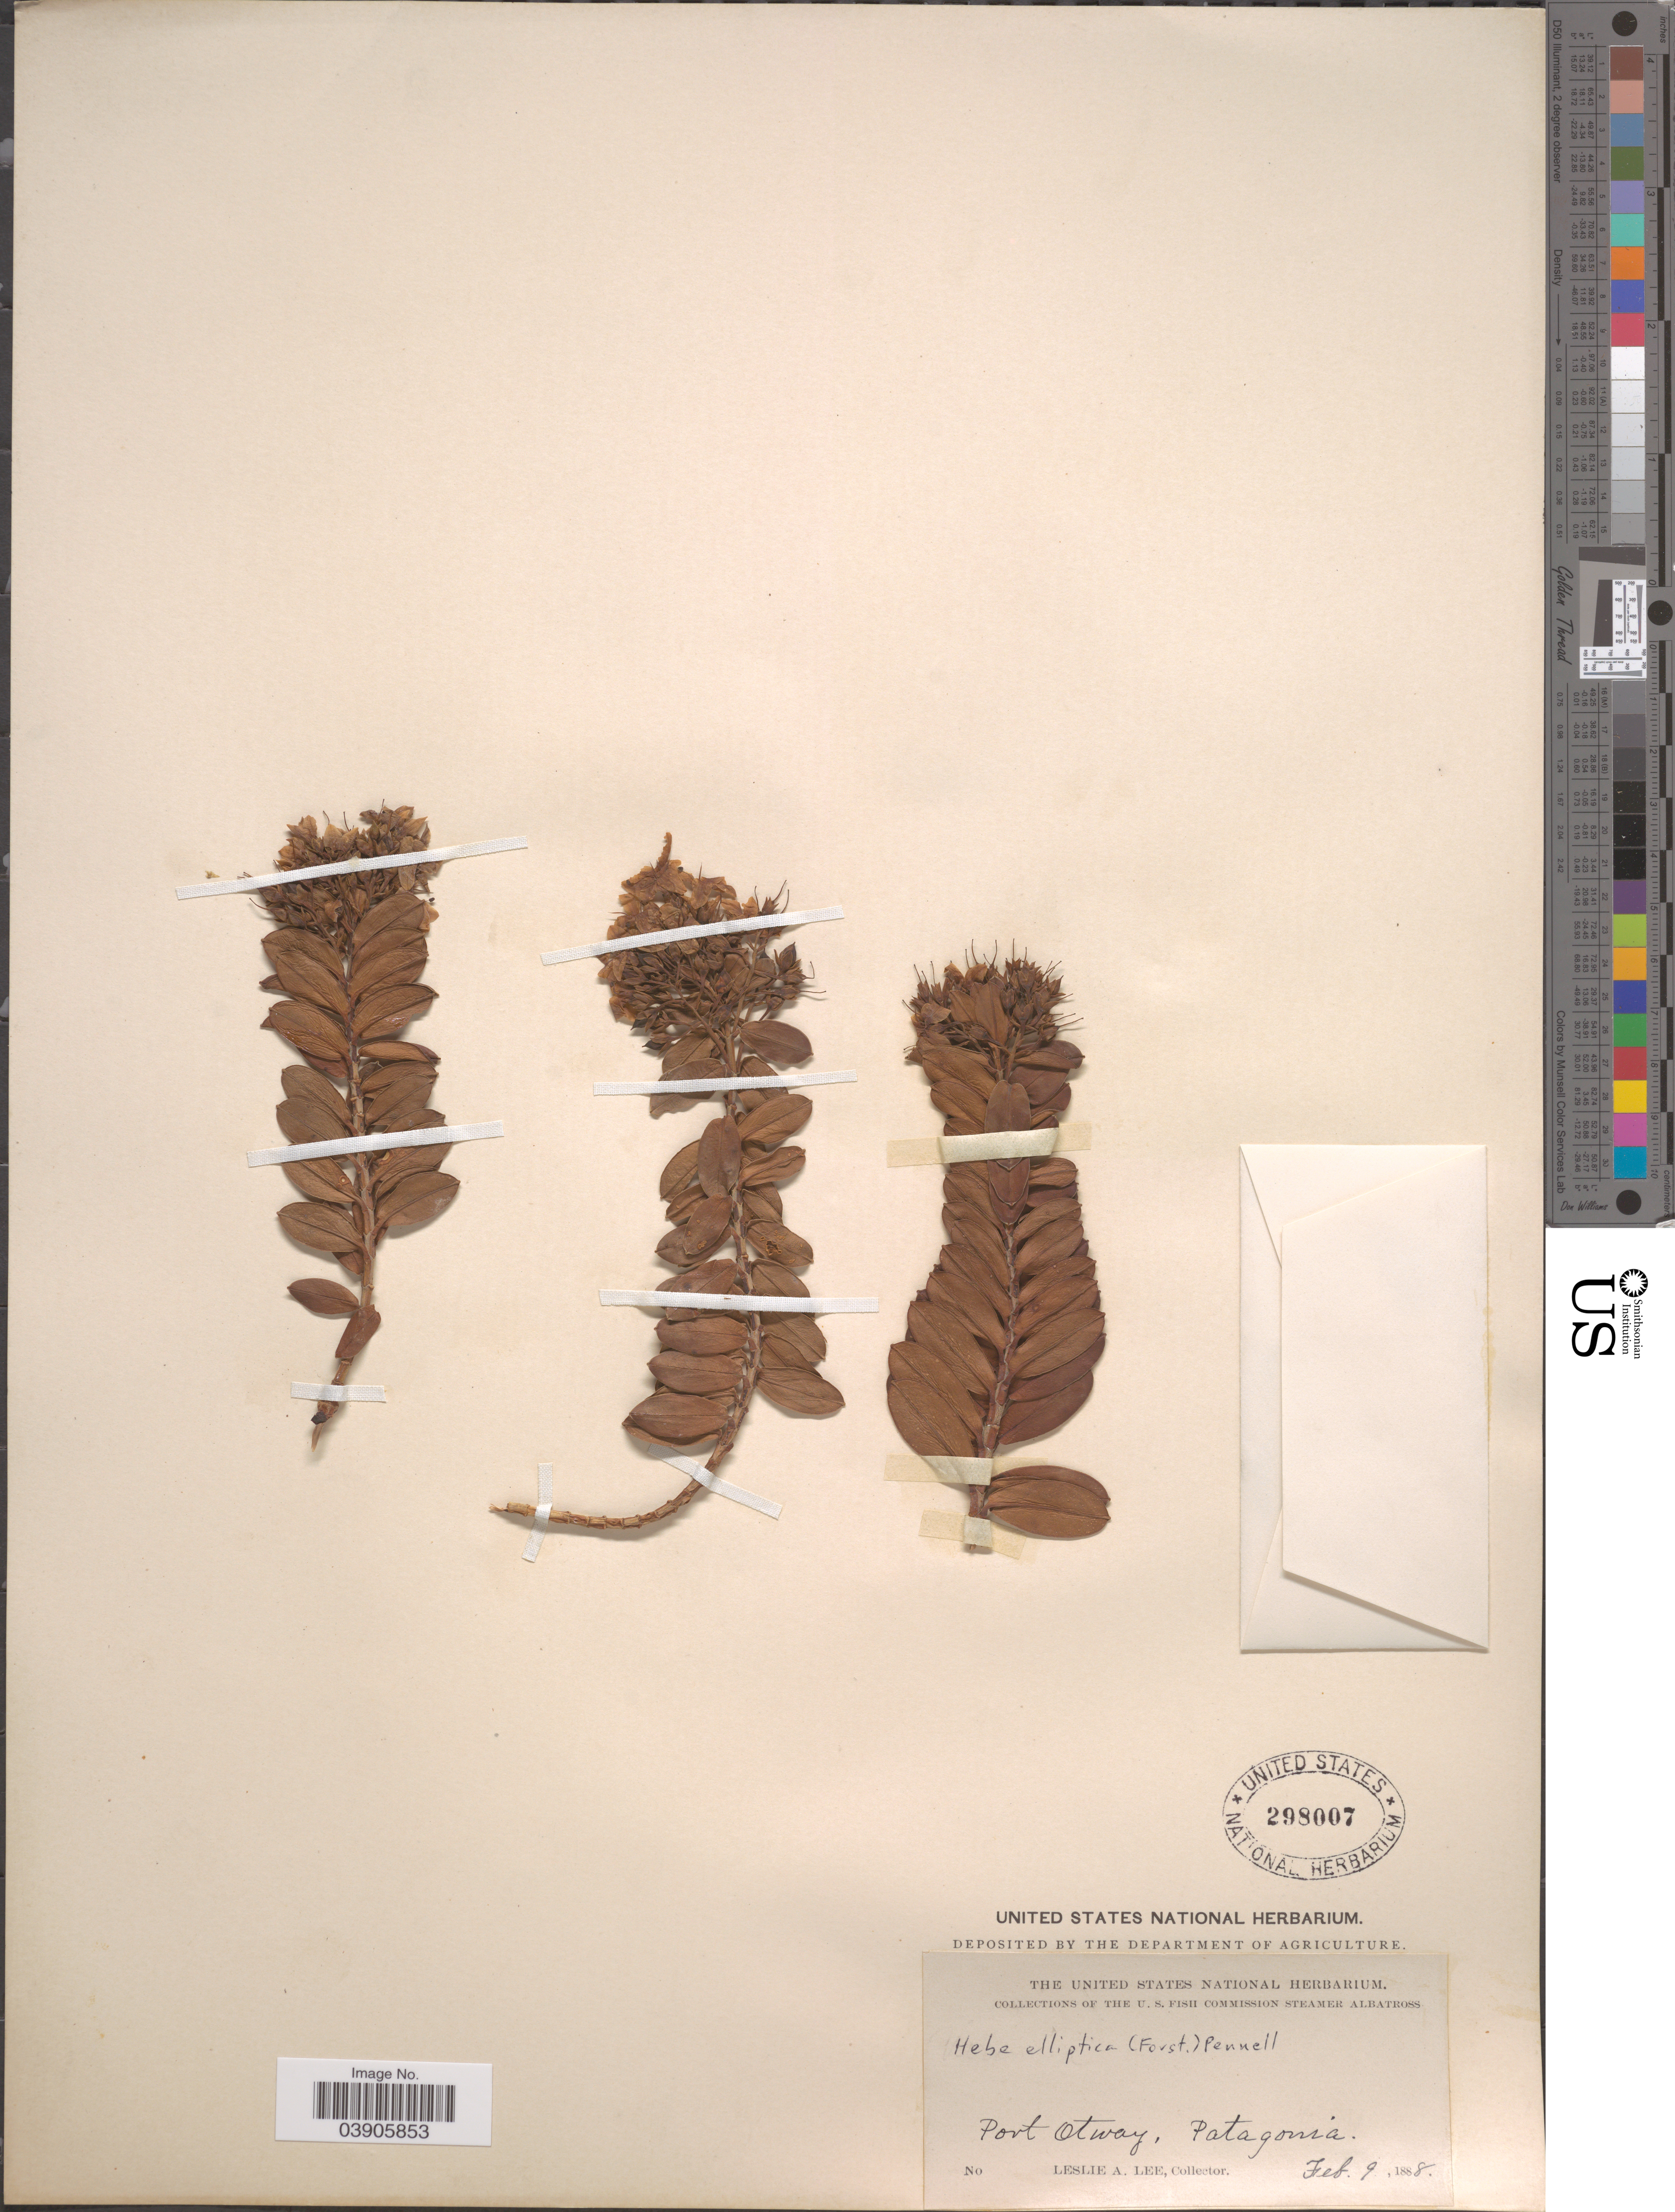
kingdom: Plantae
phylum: Tracheophyta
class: Magnoliopsida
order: Lamiales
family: Plantaginaceae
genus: Hebe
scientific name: Hebe elliptica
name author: (G. Forst.) Pennell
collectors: L. Lee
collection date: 1888-02-09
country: Chile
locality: Port Otway, Patagonia.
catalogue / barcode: US 298007